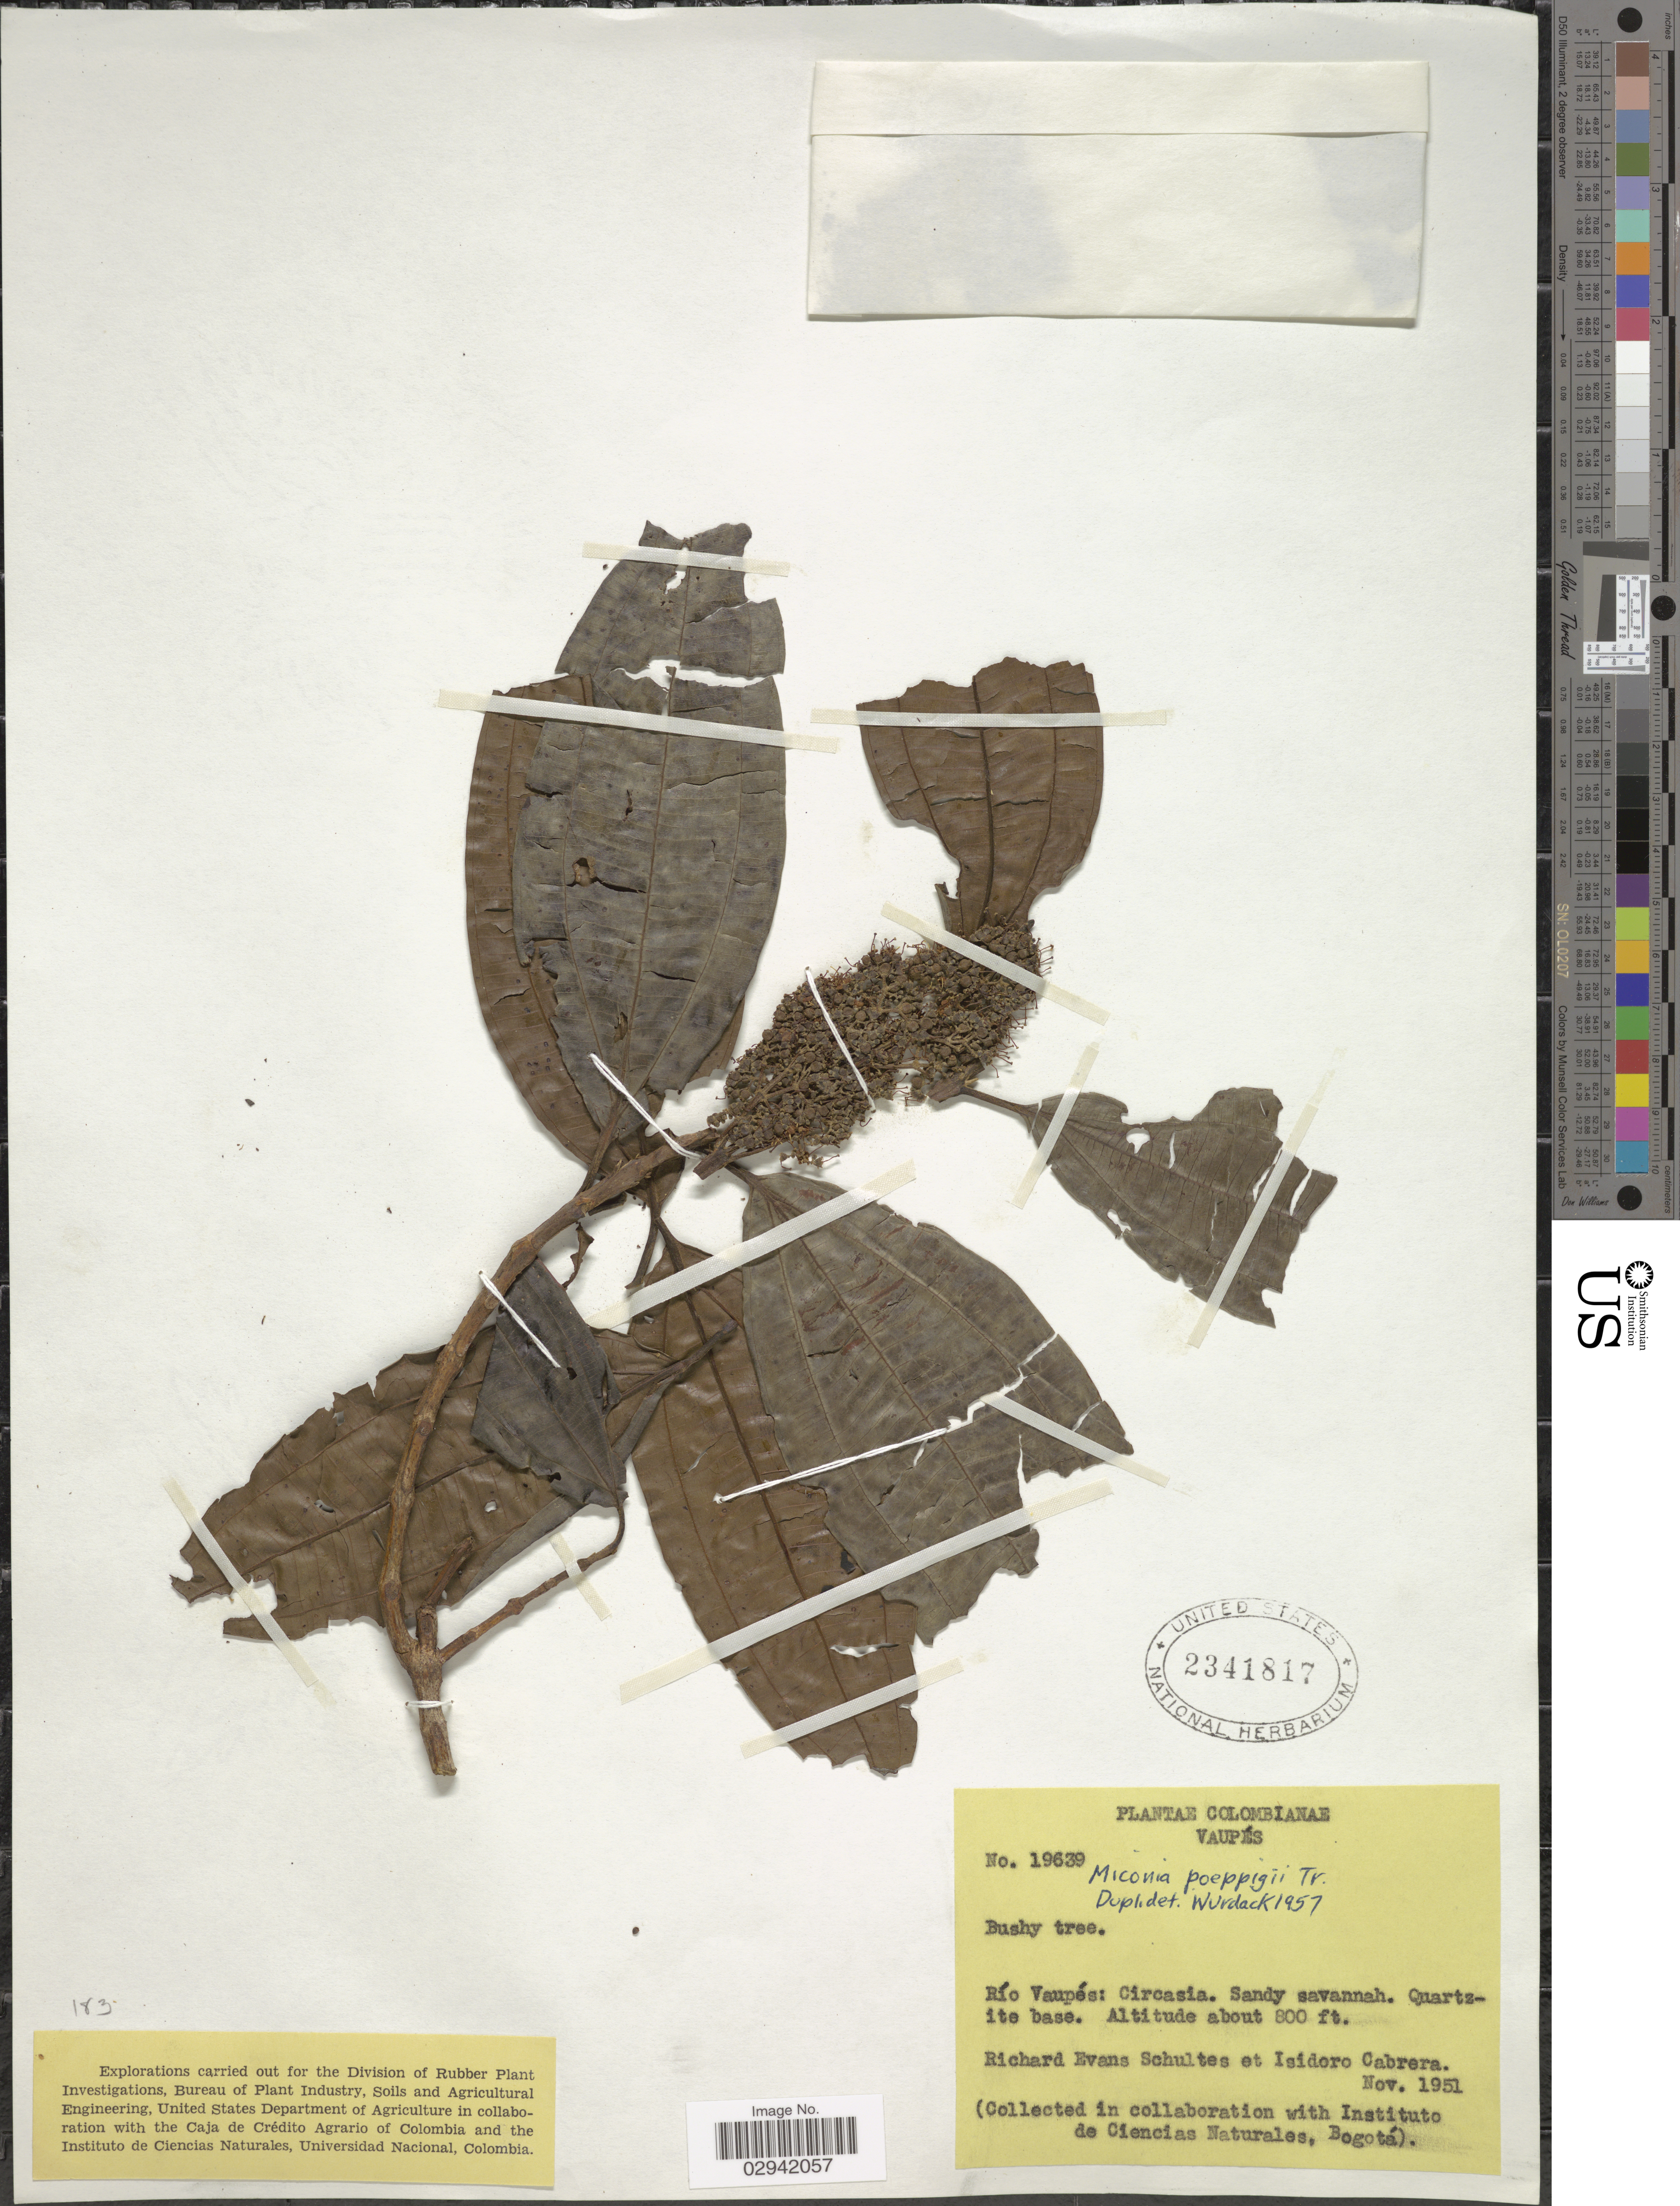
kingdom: Plantae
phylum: Tracheophyta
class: Magnoliopsida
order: Myrtales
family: Melastomataceae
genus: Miconia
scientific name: Miconia poeppigii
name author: Triana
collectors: R. E. Schultes & I. Cabrera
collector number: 19639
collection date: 1951-11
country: Colombia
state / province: Vaupés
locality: Río Vaupés: Circasia.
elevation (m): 244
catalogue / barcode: US 2341817